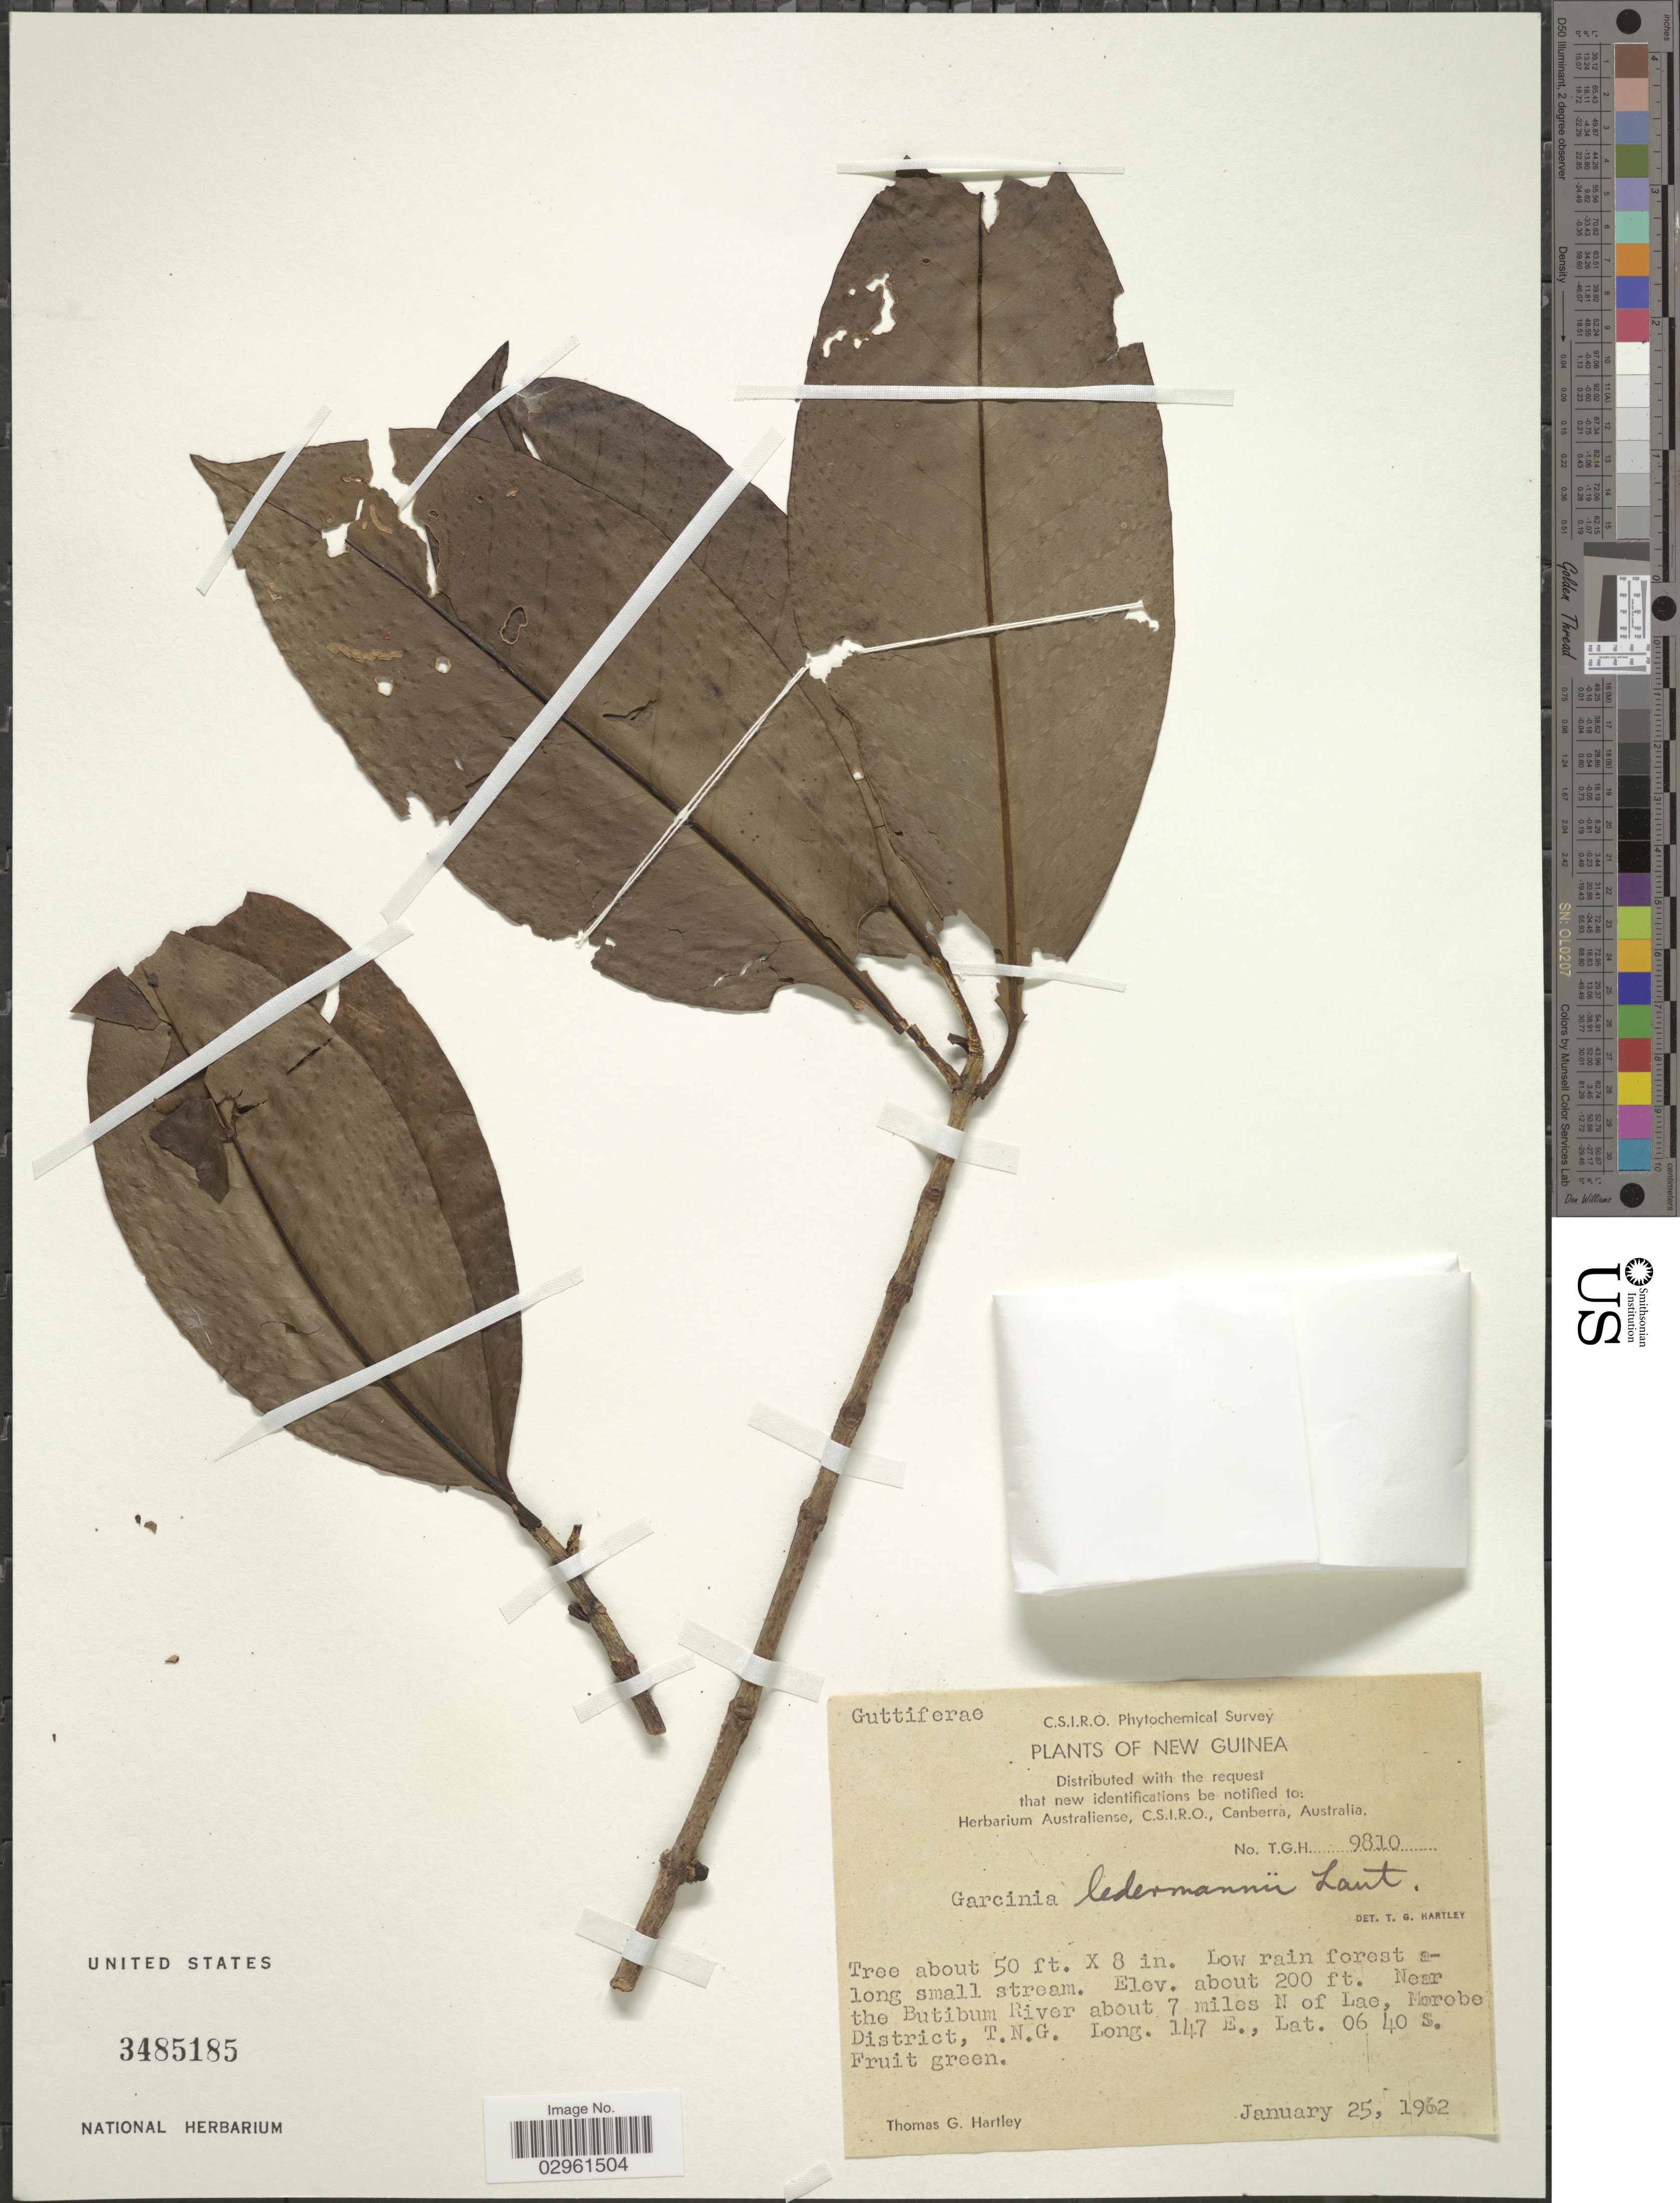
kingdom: Plantae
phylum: Tracheophyta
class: Magnoliopsida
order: Malpighiales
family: Clusiaceae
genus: Garcinia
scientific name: Garcinia ledermannii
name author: Lauterb.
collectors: T. G. Hartley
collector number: T.G.H.9810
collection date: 1962-01-25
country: Papua New Guinea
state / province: Morobe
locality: New Guinea, near the Butibum River about 7 miles N of Lae, Morobe District, T.N.G.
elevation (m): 61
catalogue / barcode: US 3485185